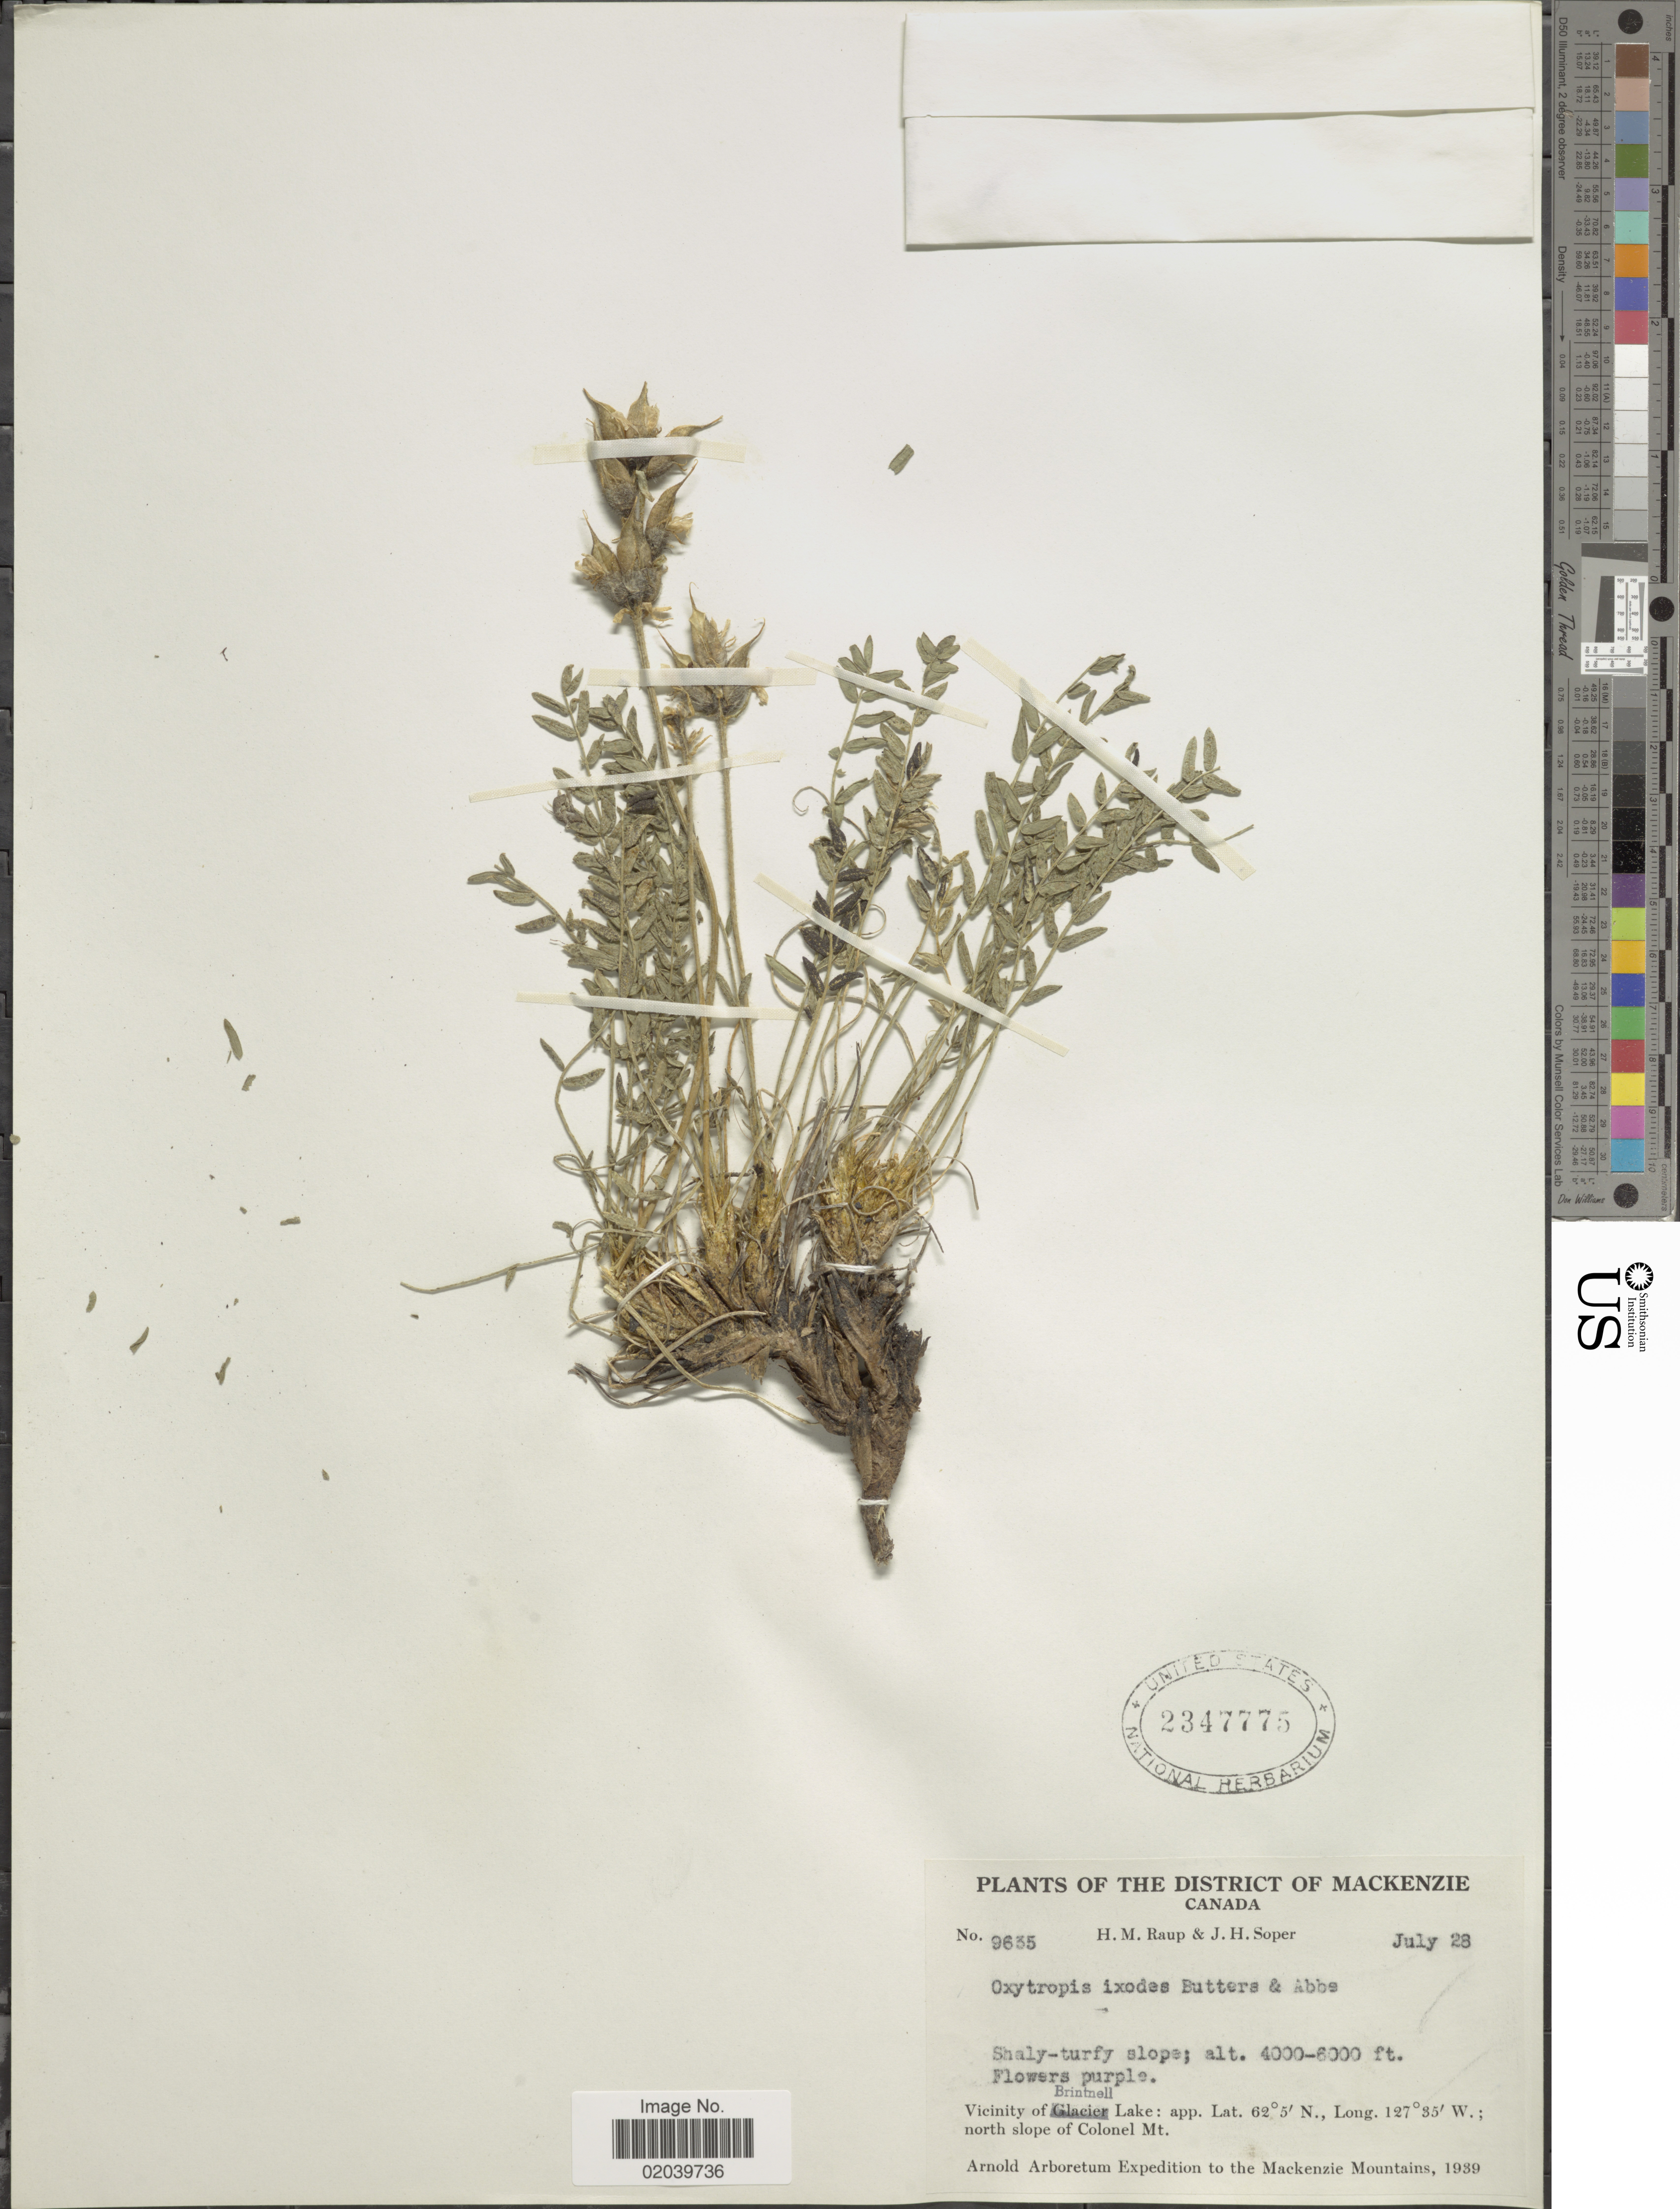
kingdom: Plantae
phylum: Tracheophyta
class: Magnoliopsida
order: Fabales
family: Fabaceae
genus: Oxytropis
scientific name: Oxytropis ixodes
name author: Butters & Abbe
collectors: H. Raup & J. H. Soper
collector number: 9635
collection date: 1939-07-28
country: Canada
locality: District of Mackenzie. Vicinity of Brintnell Lake. North slope of Colonel Mt.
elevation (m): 1219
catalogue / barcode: US 2347775